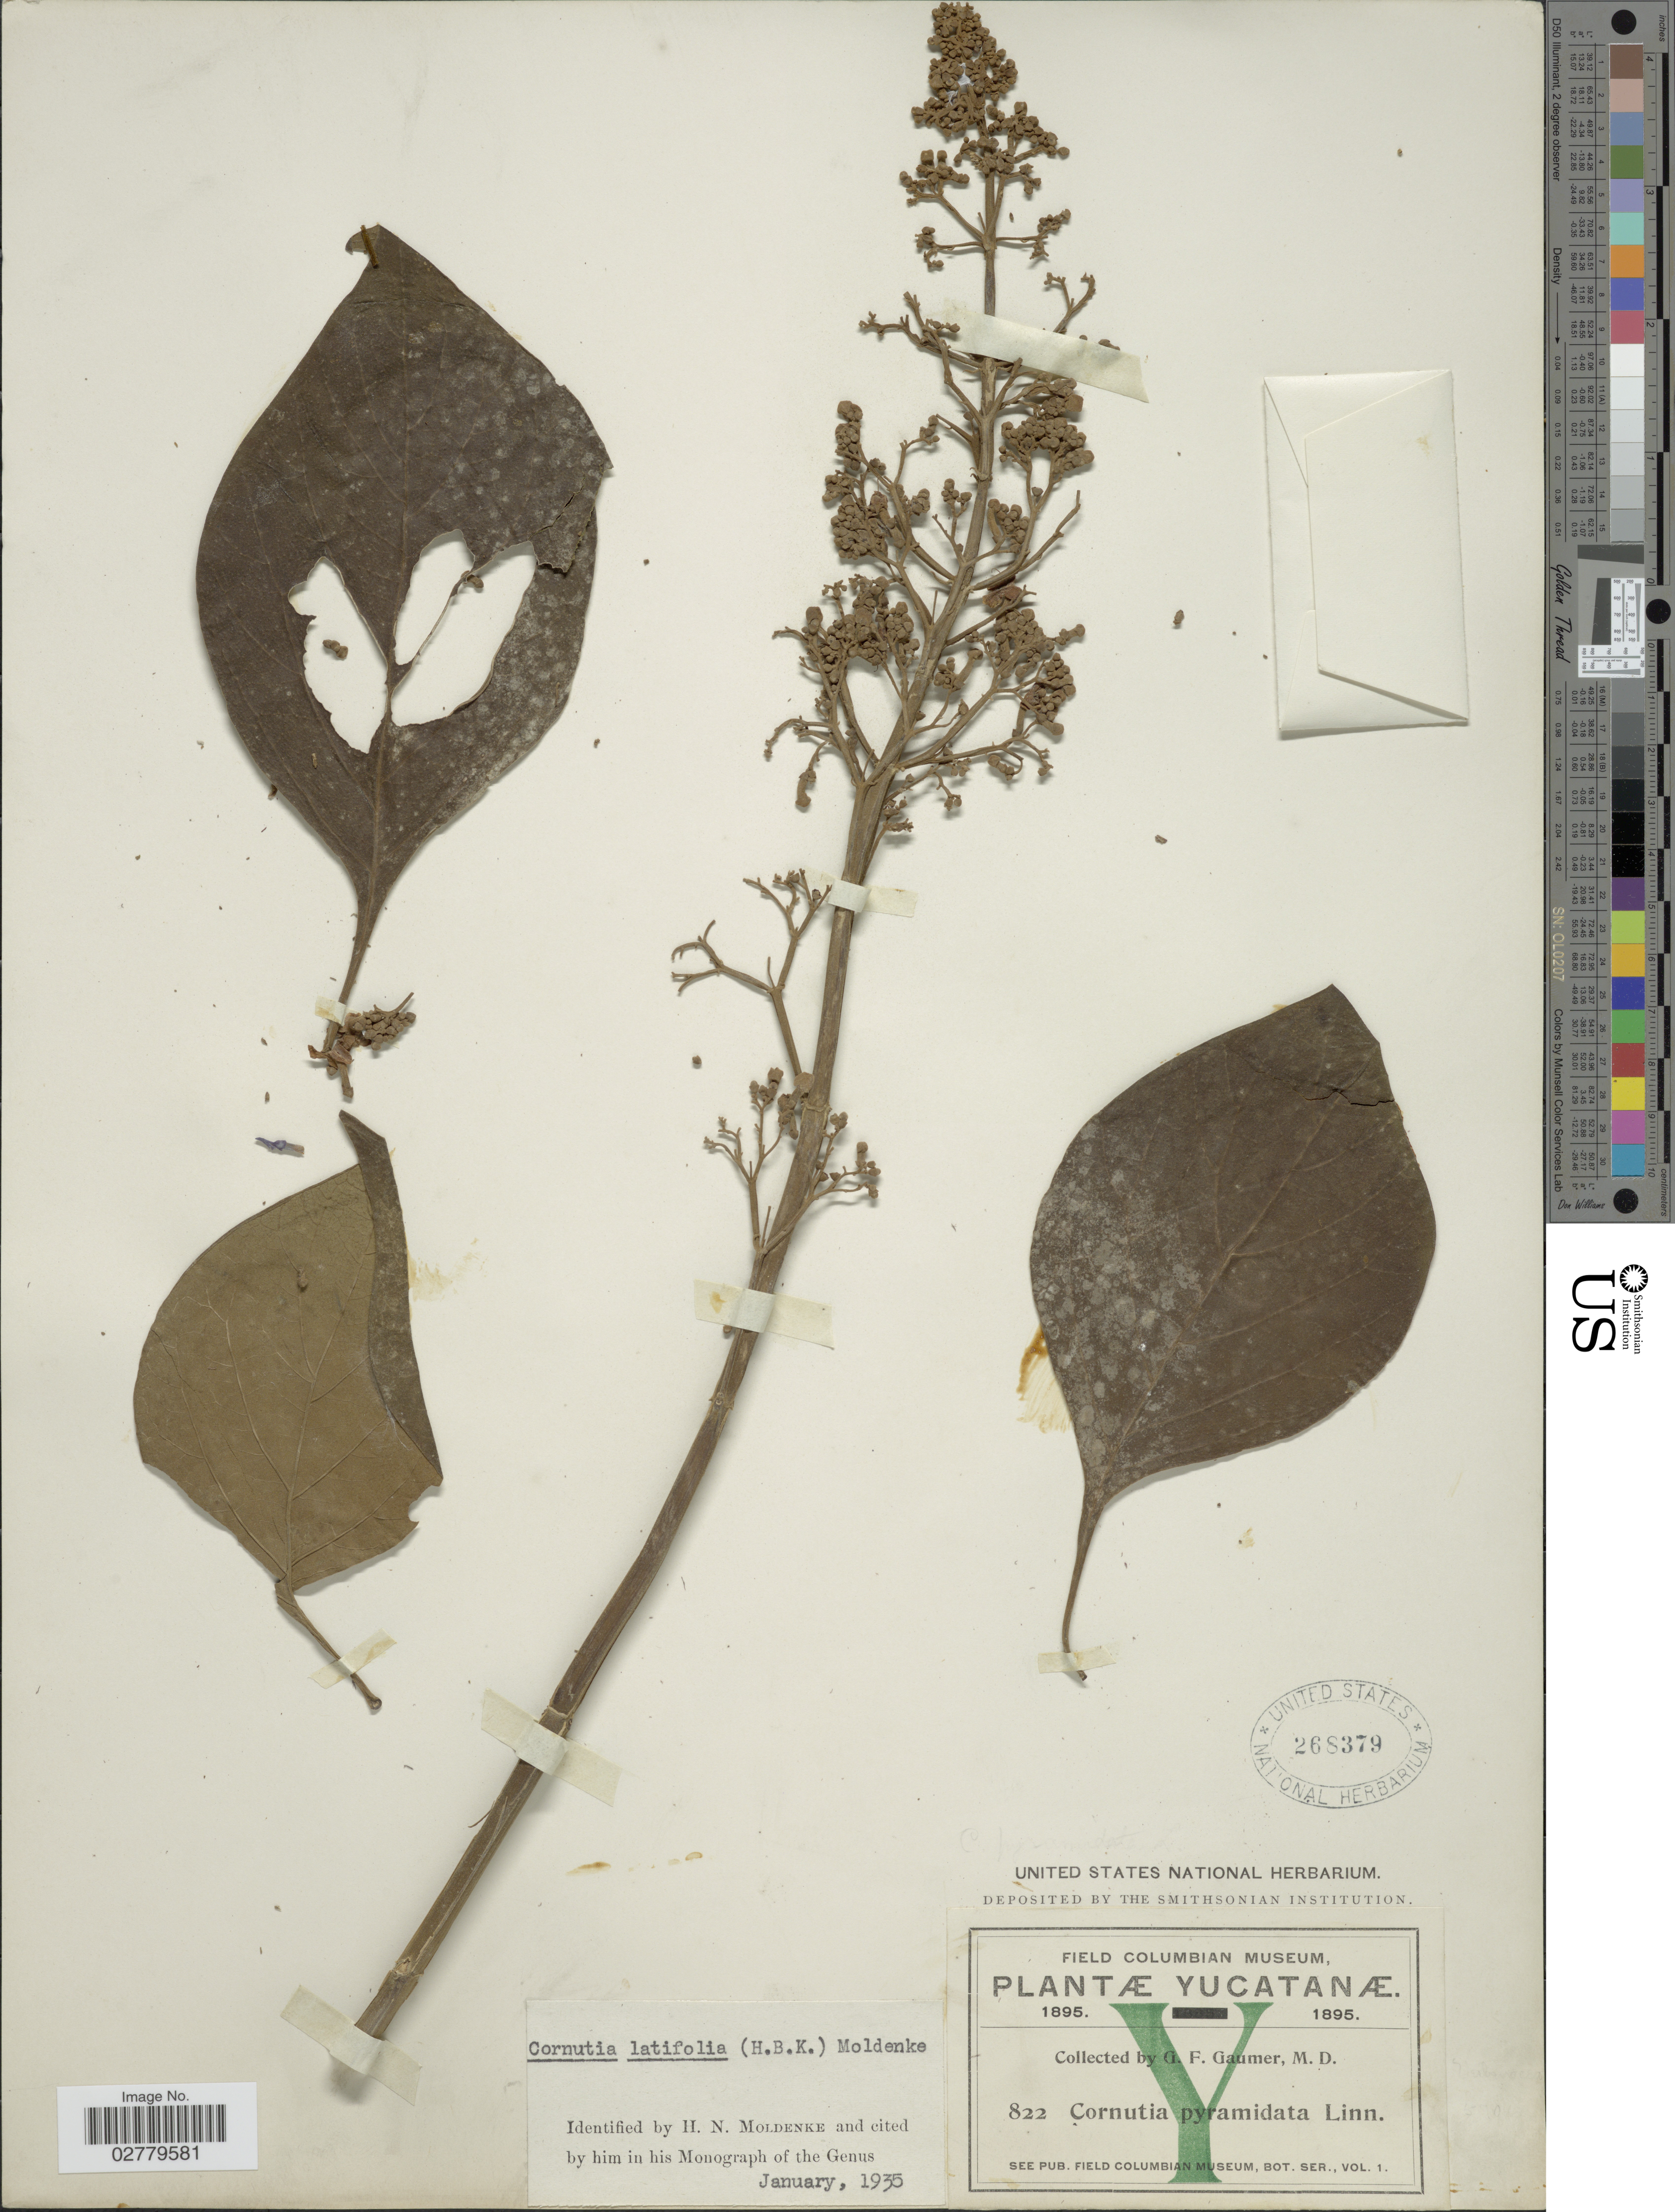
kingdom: Plantae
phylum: Tracheophyta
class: Magnoliopsida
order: Lamiales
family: Lamiaceae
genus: Cornutia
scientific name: Cornutia latifolia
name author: (Kunth) Moldenke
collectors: G. F. Gaumer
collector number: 822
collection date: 1895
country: Mexico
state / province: Yucatán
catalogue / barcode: US 268379